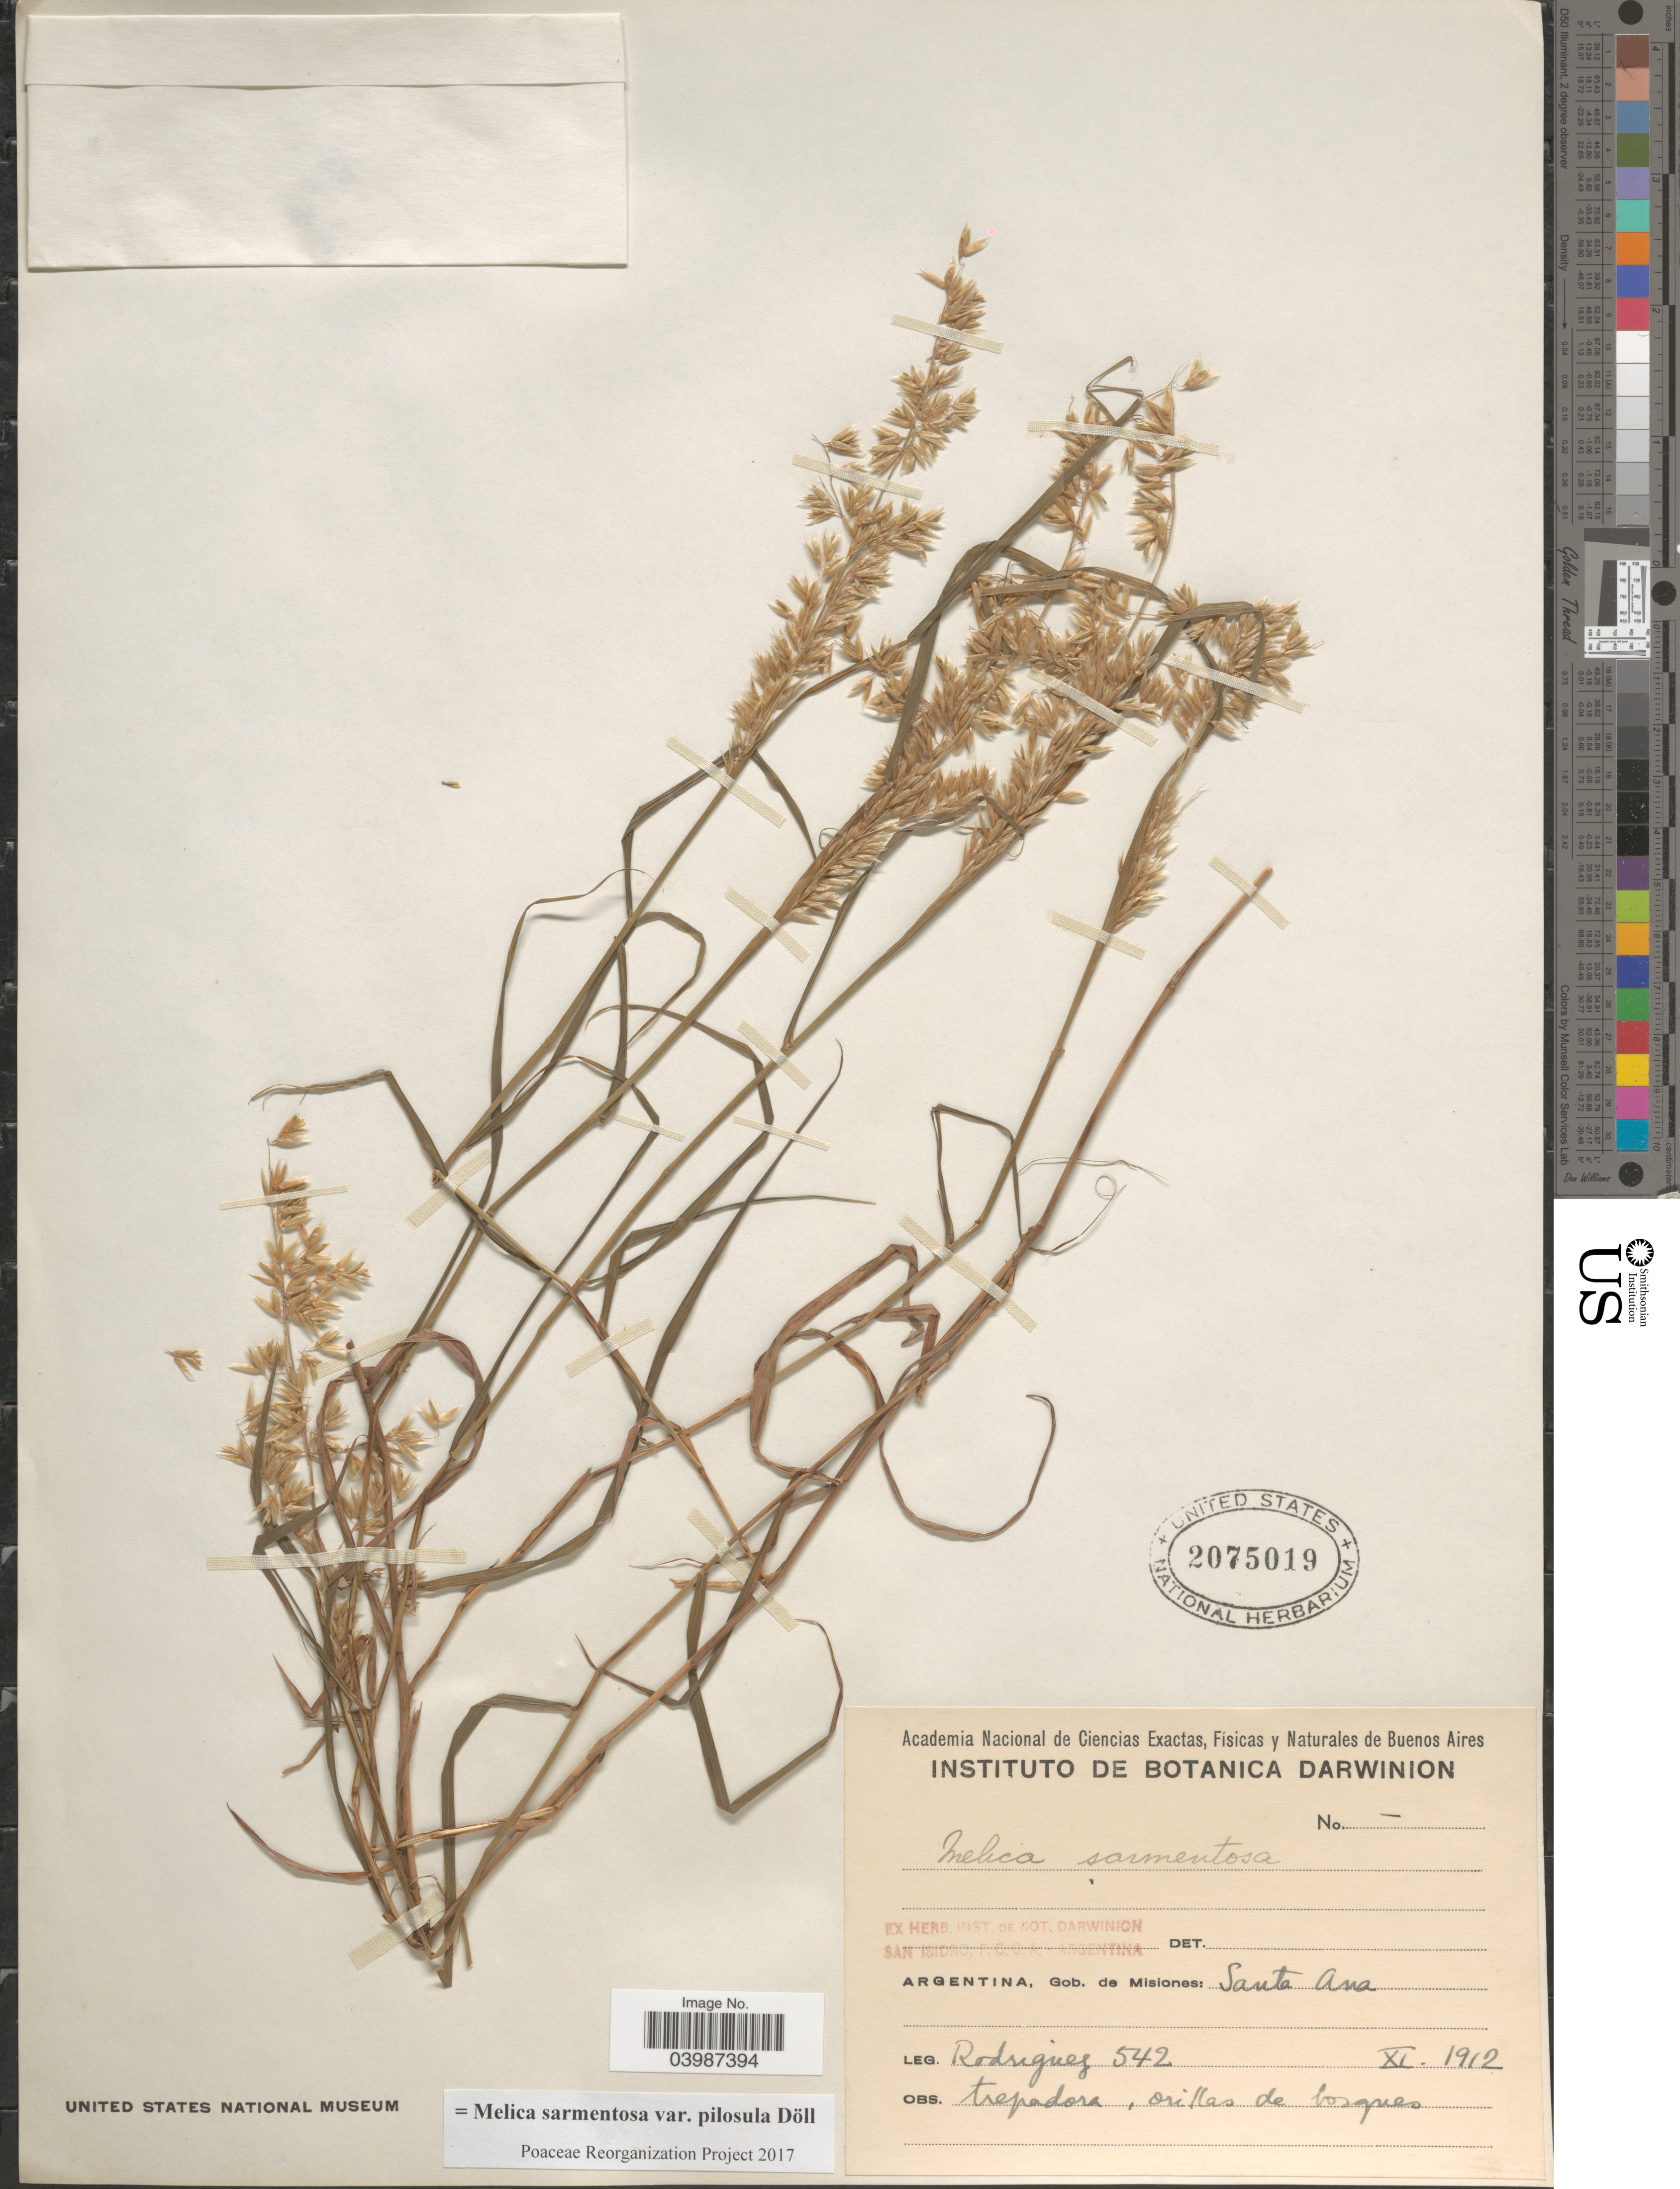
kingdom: Plantae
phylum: Tracheophyta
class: Liliopsida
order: Poales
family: Poaceae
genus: Melica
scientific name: Melica sarmentosa var. pilosula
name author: Döll in Mart.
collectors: Rodriguez, --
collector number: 542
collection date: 1912-11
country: Argentina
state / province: Misiones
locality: Gob. de Misiones: Santa Ana.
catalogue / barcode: US 2075019